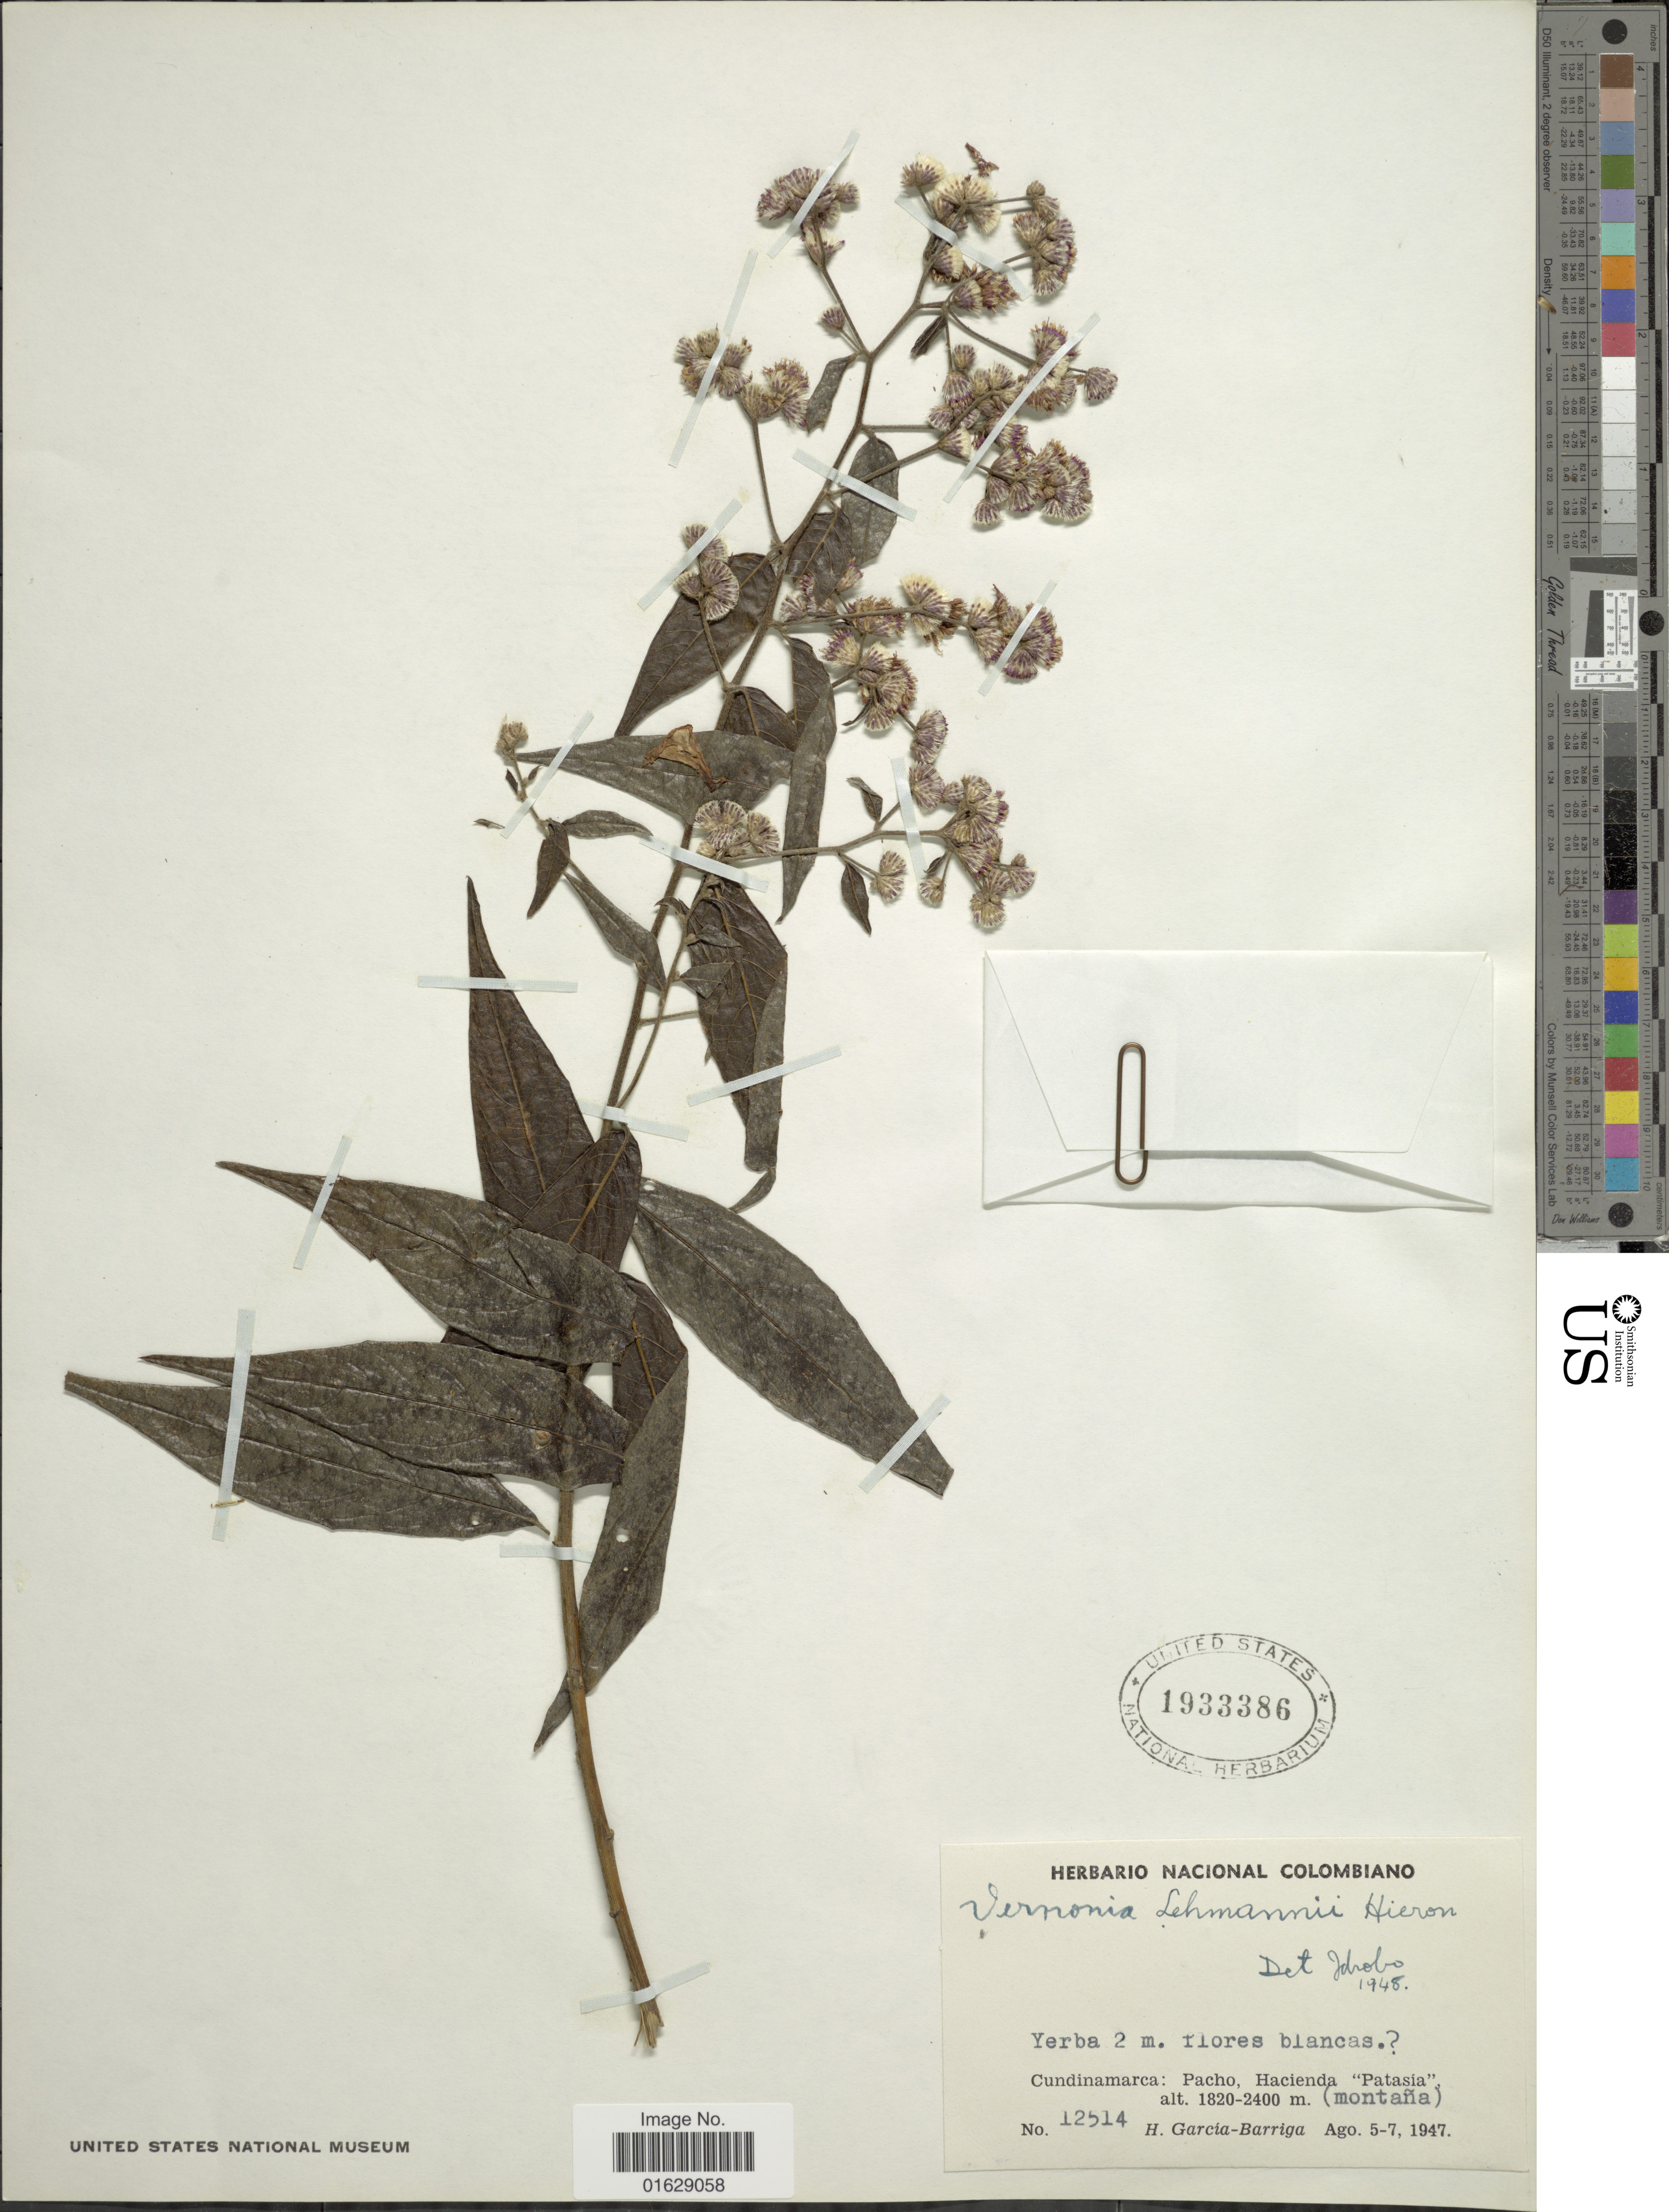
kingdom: Plantae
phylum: Tracheophyta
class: Magnoliopsida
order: Asterales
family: Asteraceae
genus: Lepidaploa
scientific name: Lepidaploa lehmannii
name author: (Hieron.) H. Rob.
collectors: H. García Barriga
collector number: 12514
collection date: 1947-08-05/1947-08-07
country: Colombia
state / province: Cundinamarca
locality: Pacho, Hacienda 'Patasia' (montana).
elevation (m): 1820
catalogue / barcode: US 1933386